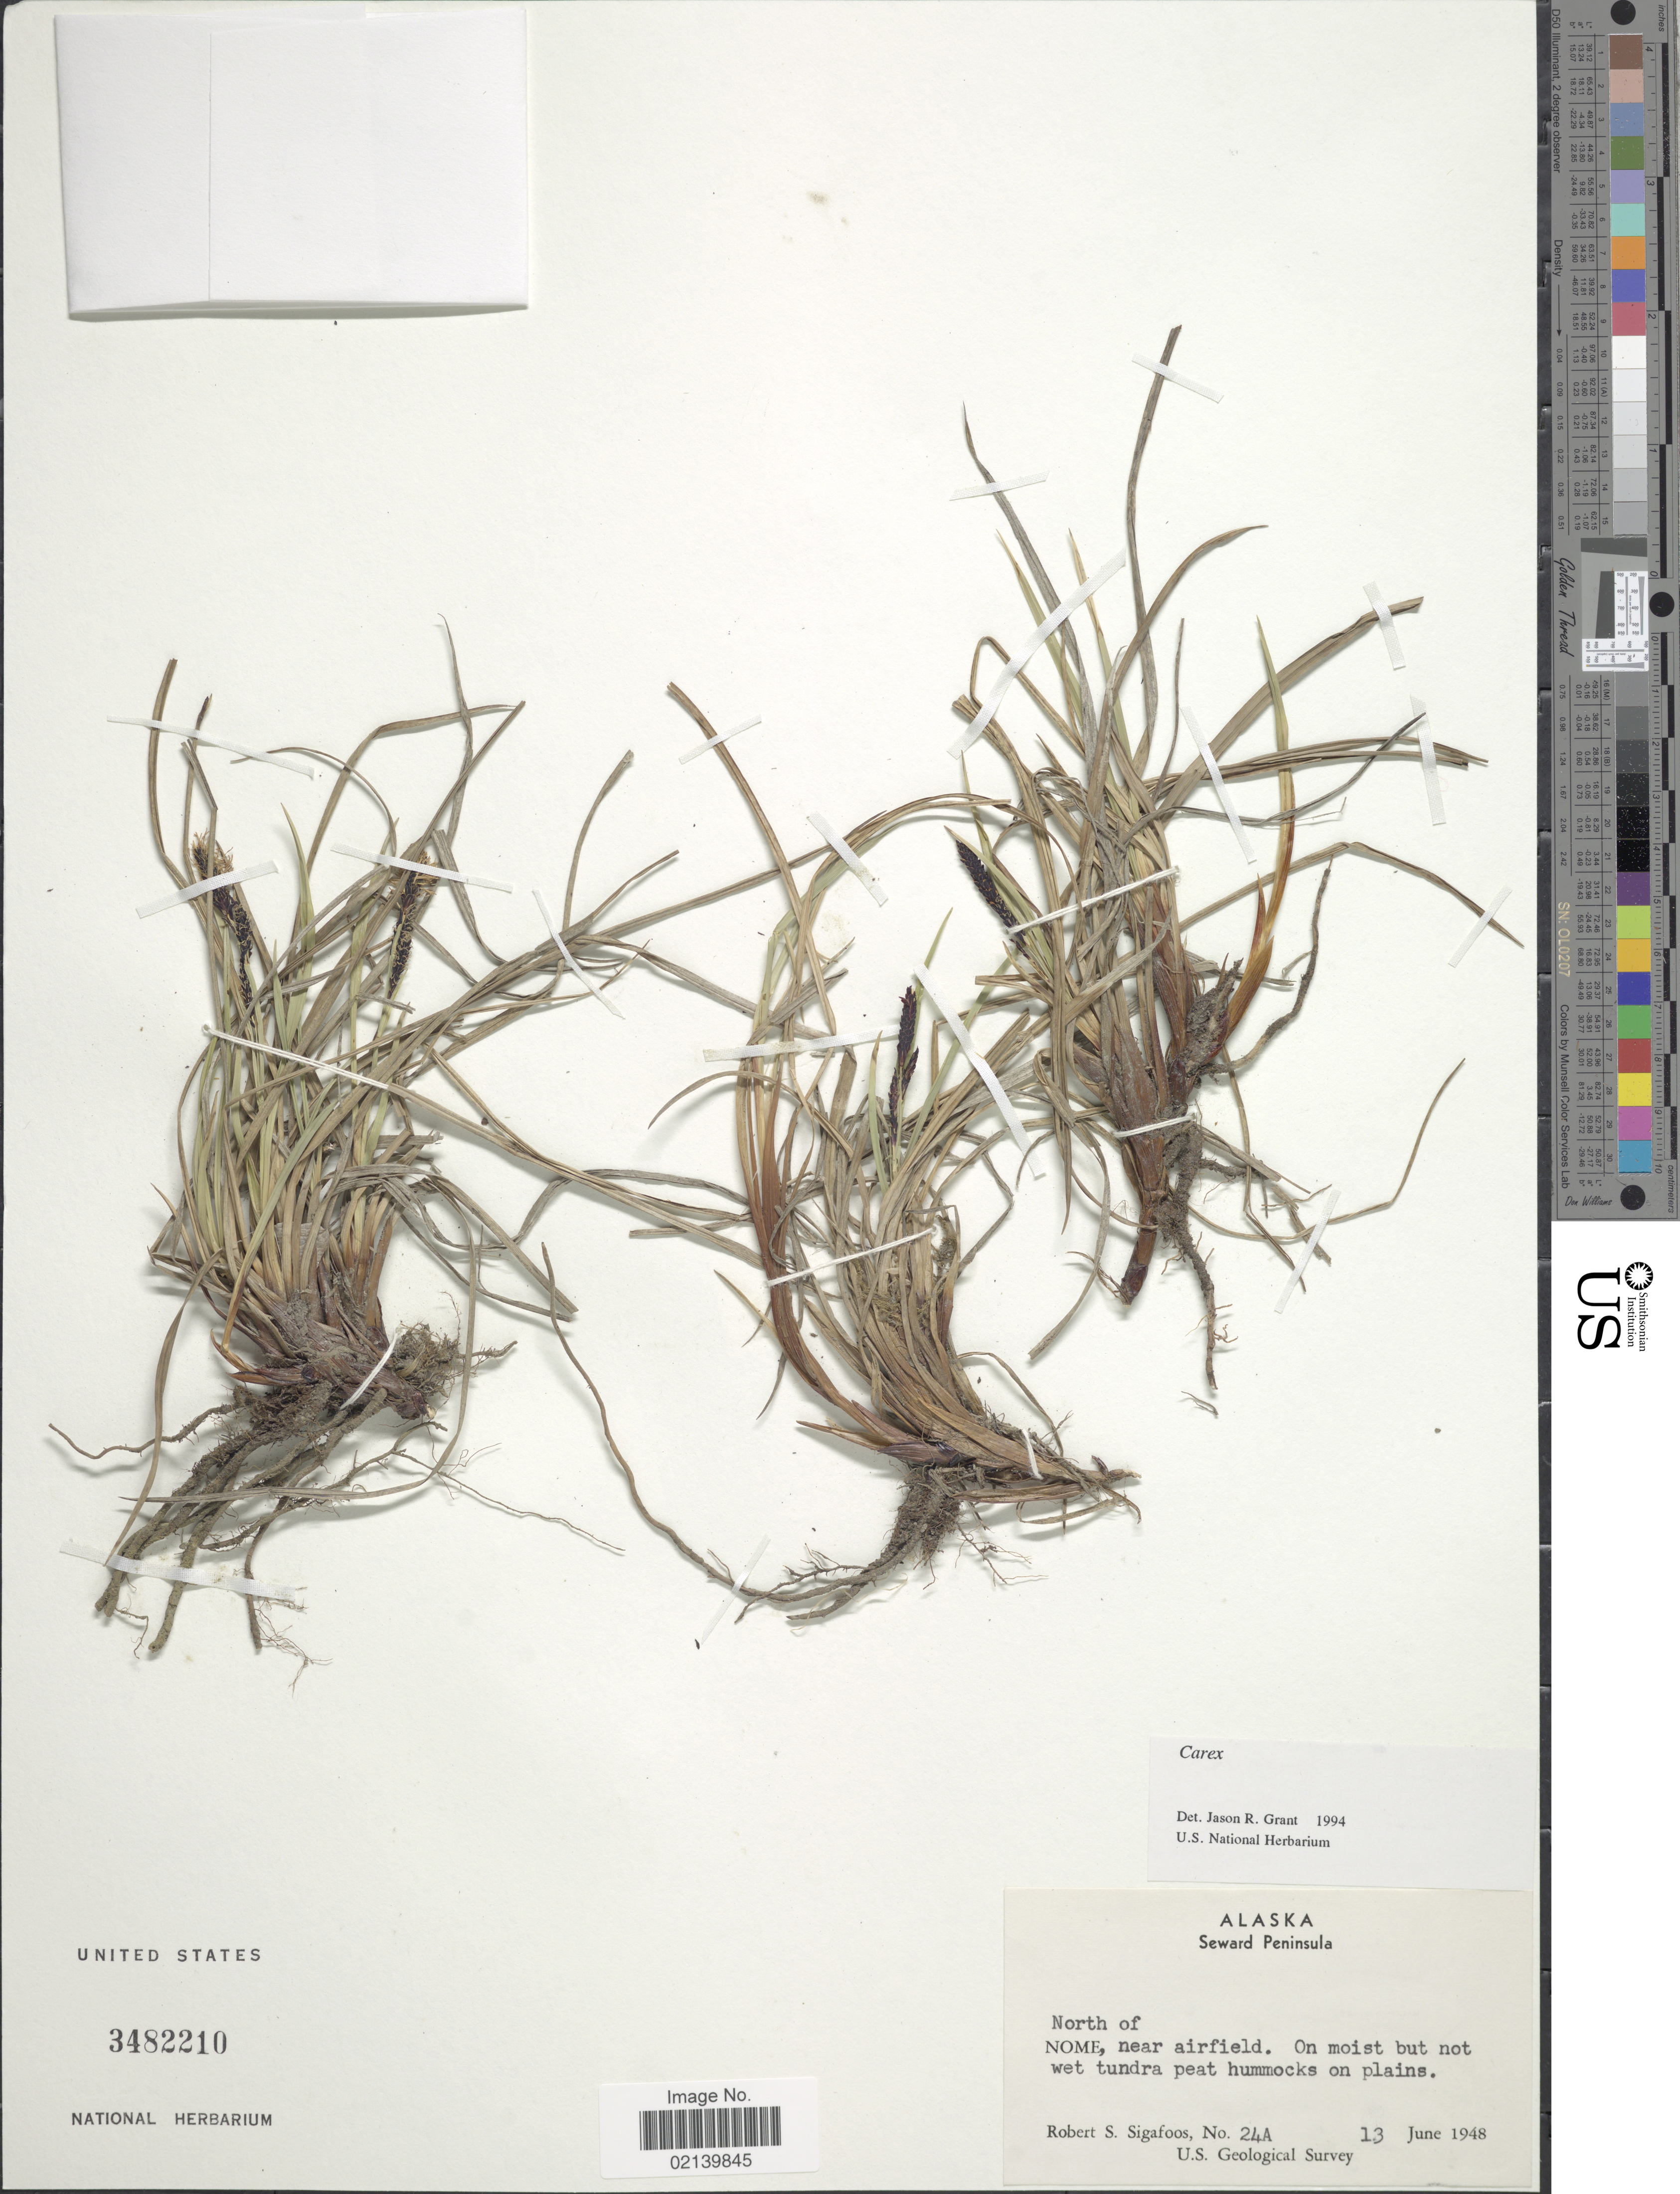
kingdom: Plantae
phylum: Tracheophyta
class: Liliopsida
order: Poales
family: Cyperaceae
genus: Carex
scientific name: Carex sp.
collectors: R. Sigafoos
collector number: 24A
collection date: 1948-06-13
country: United States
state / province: Alaska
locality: Alaska, Seward Peninsula. North of Nome, near airfield. On moist but not wet tundra peat hummocks on plains.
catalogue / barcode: US 3482210